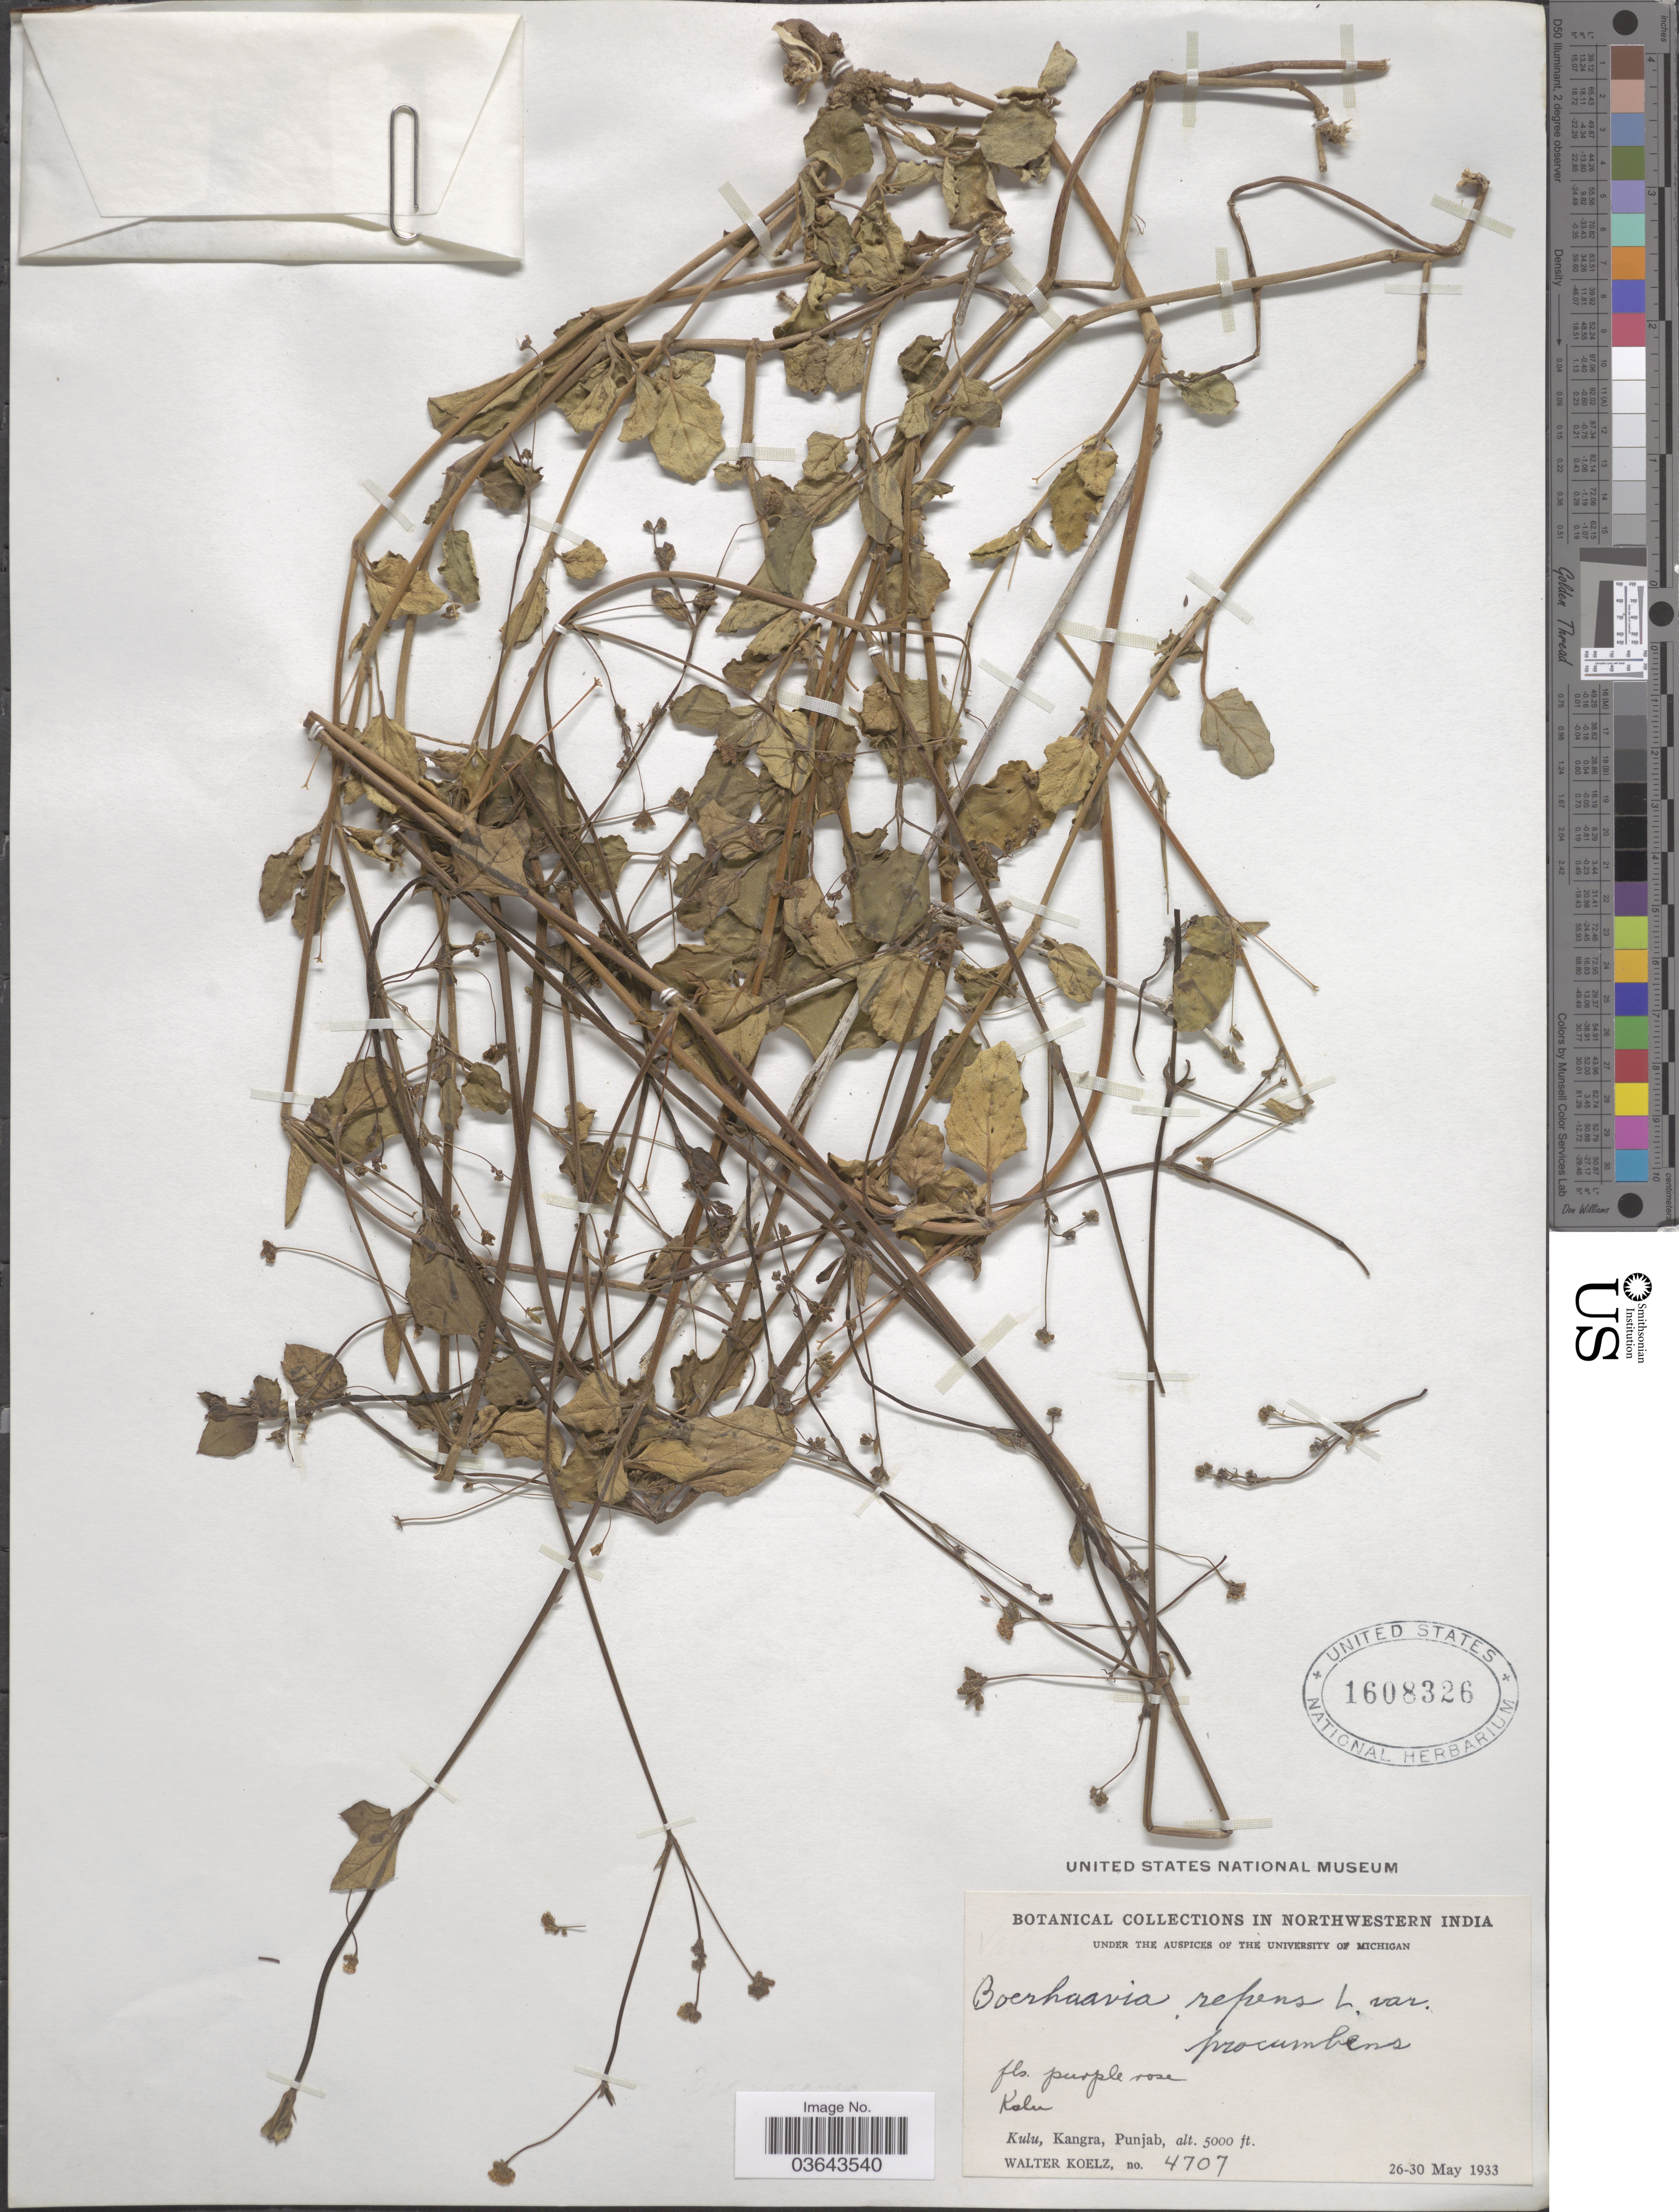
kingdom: Plantae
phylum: Tracheophyta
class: Magnoliopsida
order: Caryophyllales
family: Nyctaginaceae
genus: Boerhavia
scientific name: Boerhavia repens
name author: L.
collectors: W. N. Koelz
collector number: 4707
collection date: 1933-05-26/1933-05-30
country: India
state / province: Punjab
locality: Northwestern India. Kalu. Kulu, Kangra.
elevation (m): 1524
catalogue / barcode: US 1608326